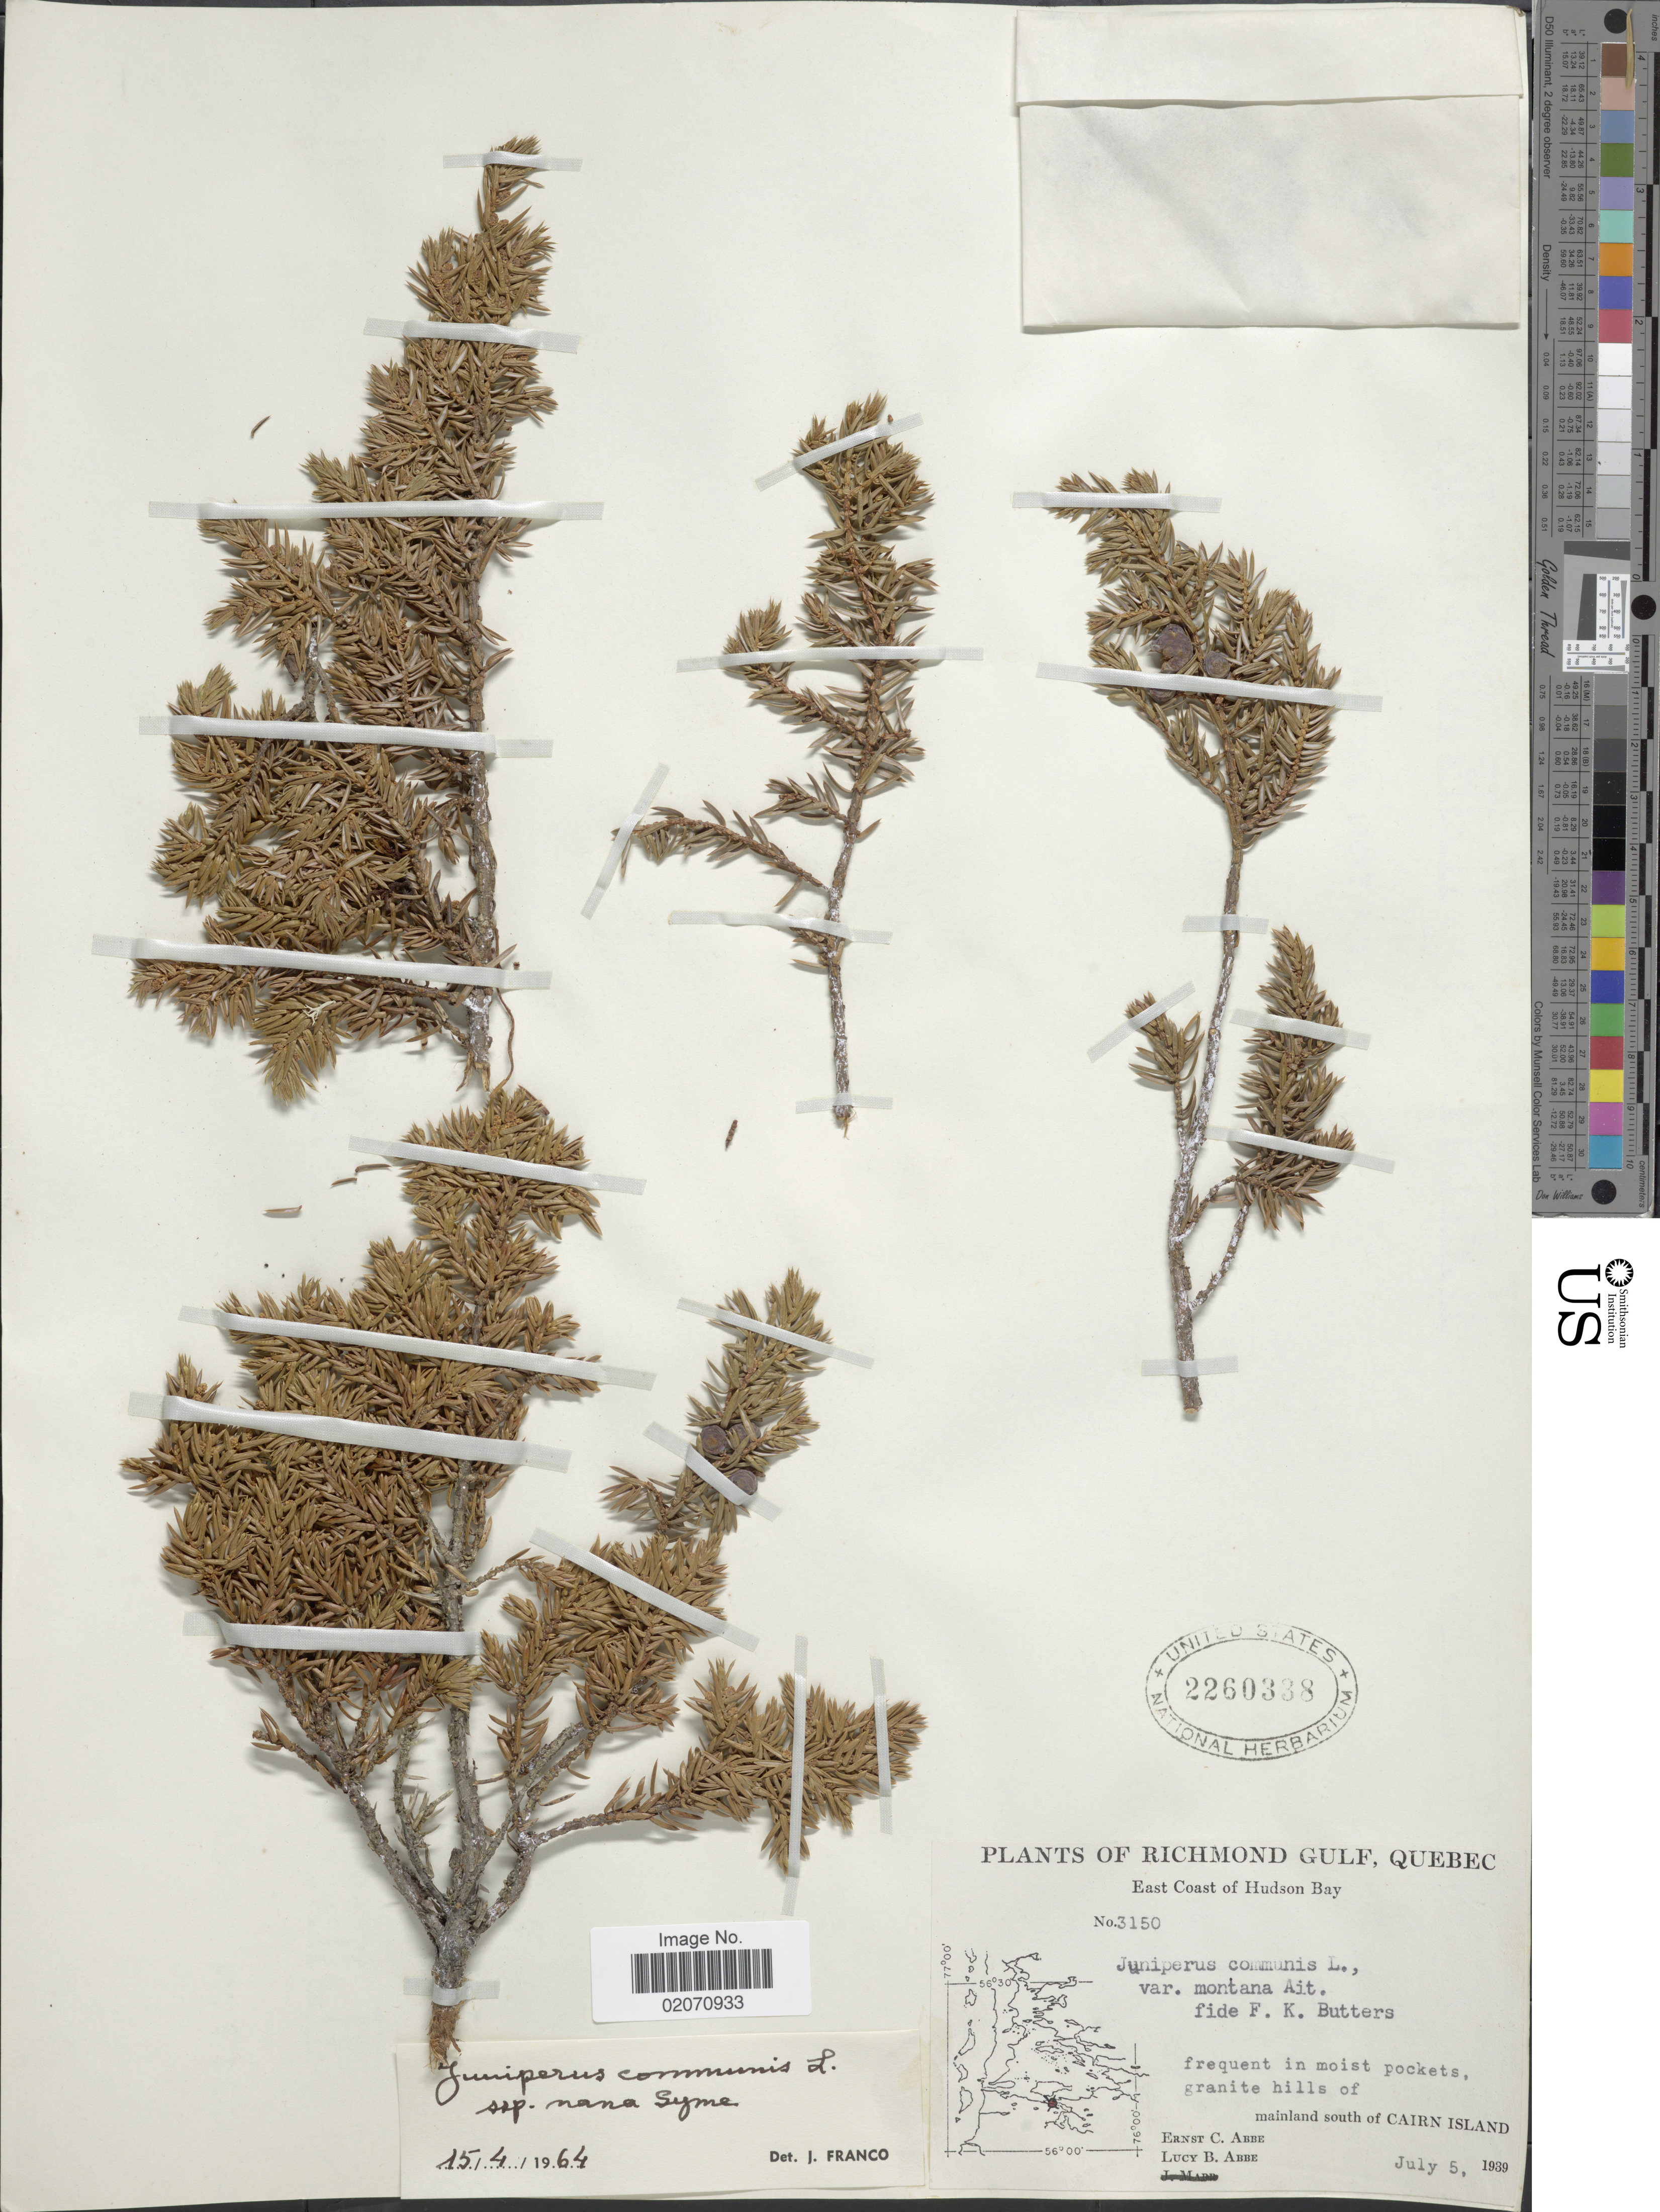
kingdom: Plantae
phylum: Tracheophyta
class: Pinopsida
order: Pinales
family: Cupressaceae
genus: Juniperus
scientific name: Juniperus communis subsp. nana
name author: (Willd.) Syme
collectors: E. C. Abbe & L. B. Abbe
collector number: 3150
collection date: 1939-07-05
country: Canada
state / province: Quebec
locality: East Coast of Hudson Bay, mainland south of Cairn Island,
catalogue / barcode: US 2260338